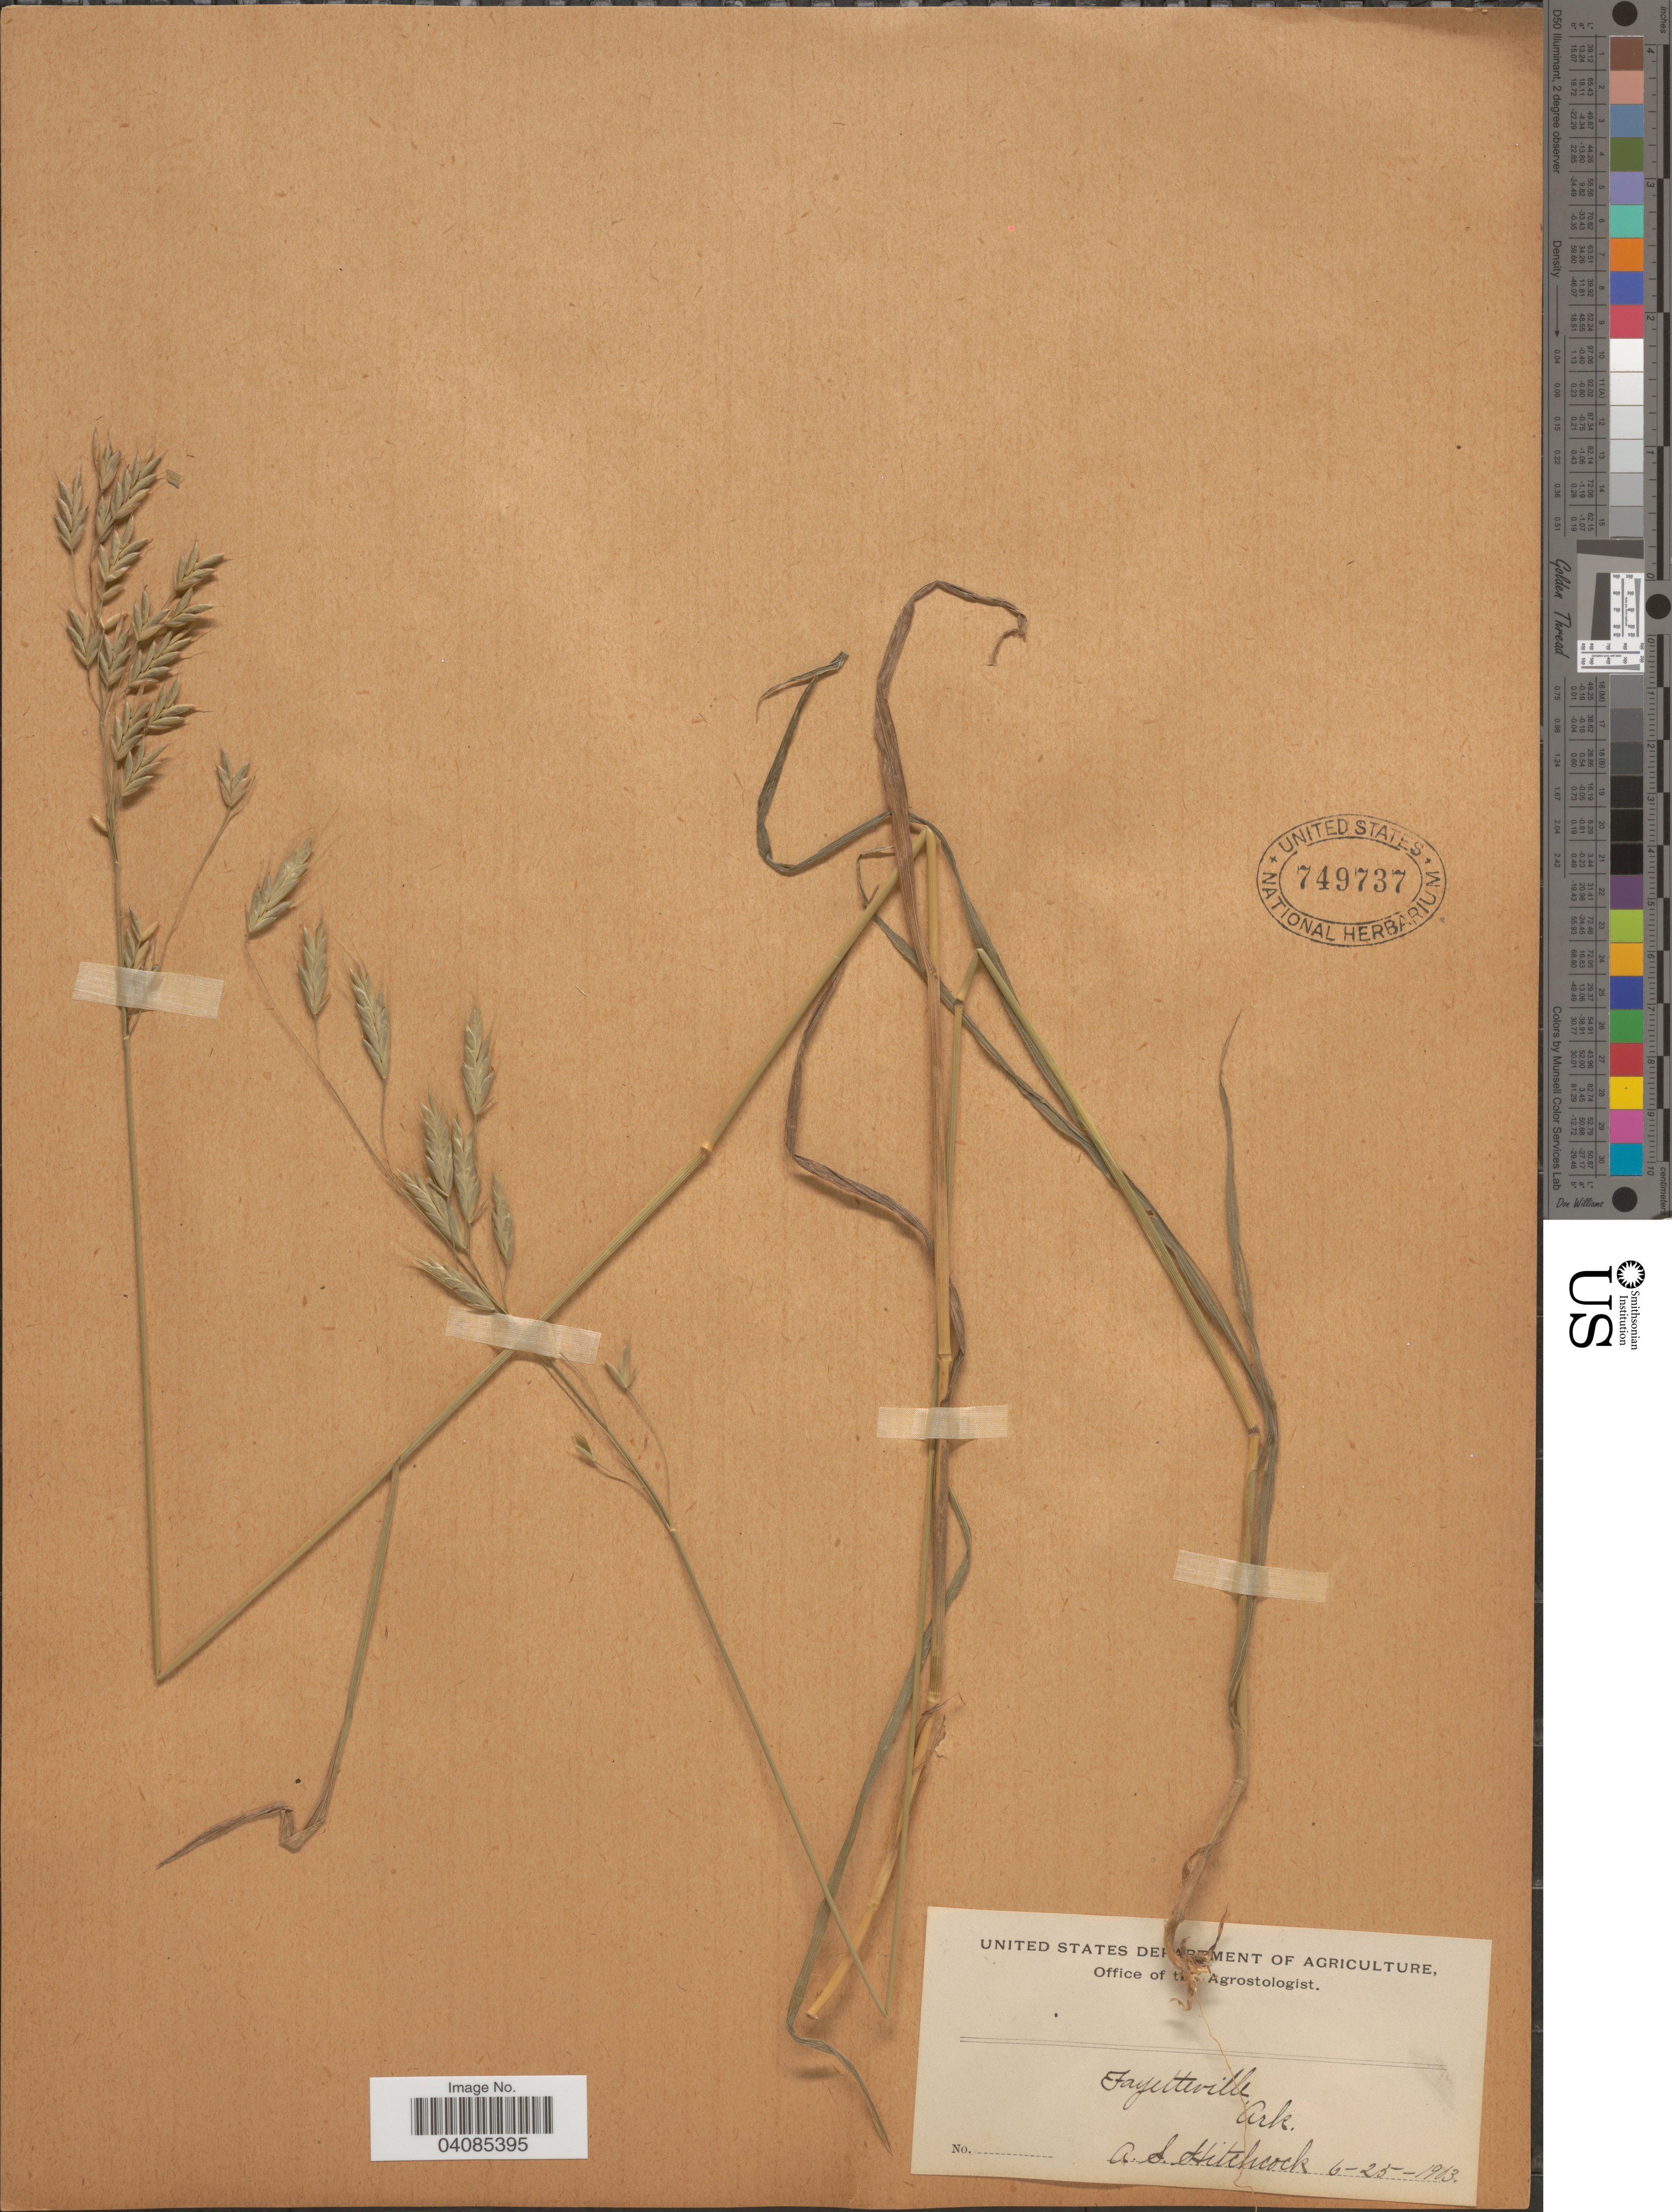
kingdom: Plantae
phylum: Tracheophyta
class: Liliopsida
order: Poales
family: Poaceae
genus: Bromus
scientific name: Bromus secalinus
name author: L.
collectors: A. S. Hitchcock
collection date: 1903-06-25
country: United States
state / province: Arkansas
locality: Fayetteville.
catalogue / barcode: US 749737